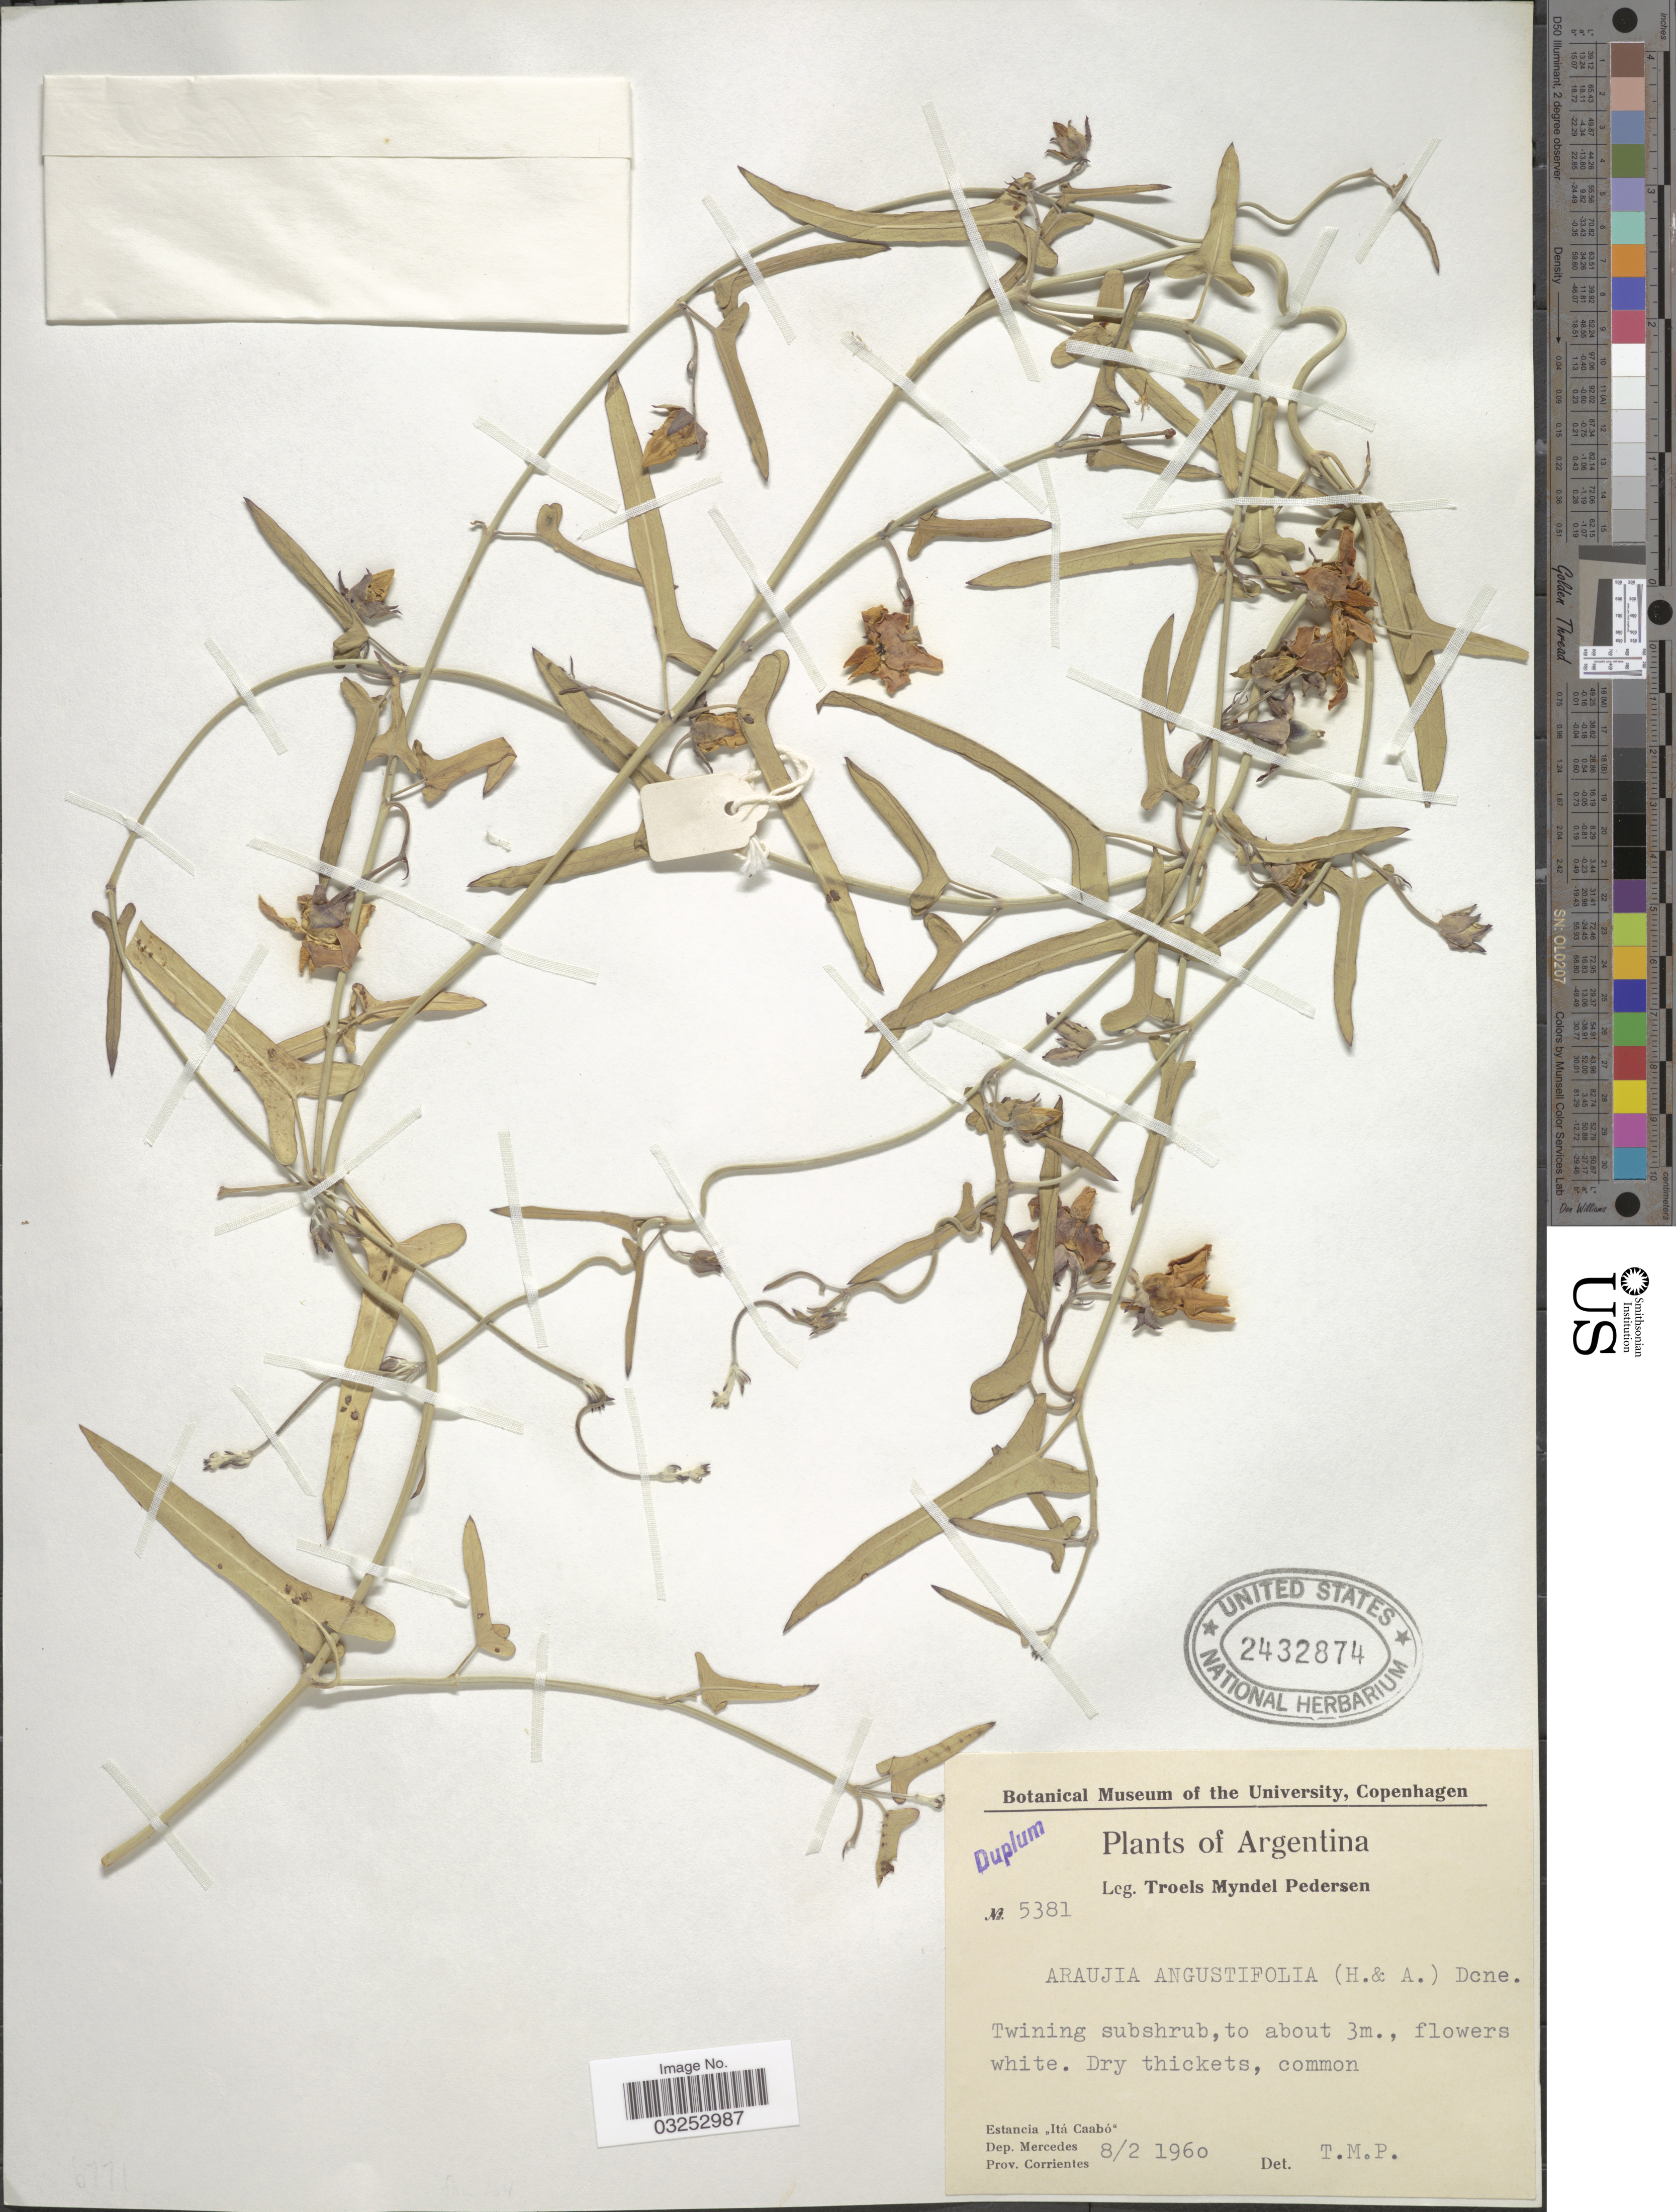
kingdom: Plantae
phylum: Tracheophyta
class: Magnoliopsida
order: Gentianales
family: Apocynaceae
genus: Araujia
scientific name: Araujia angustifolia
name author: (Hook. & Arn.) Steud.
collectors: T. Pederson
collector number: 5381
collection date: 1960-02-08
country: Argentina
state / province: Corrientes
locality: Estancia "Itá Caabó", Dep. Mercedes, Prov. Corrientes.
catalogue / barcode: US 2432874